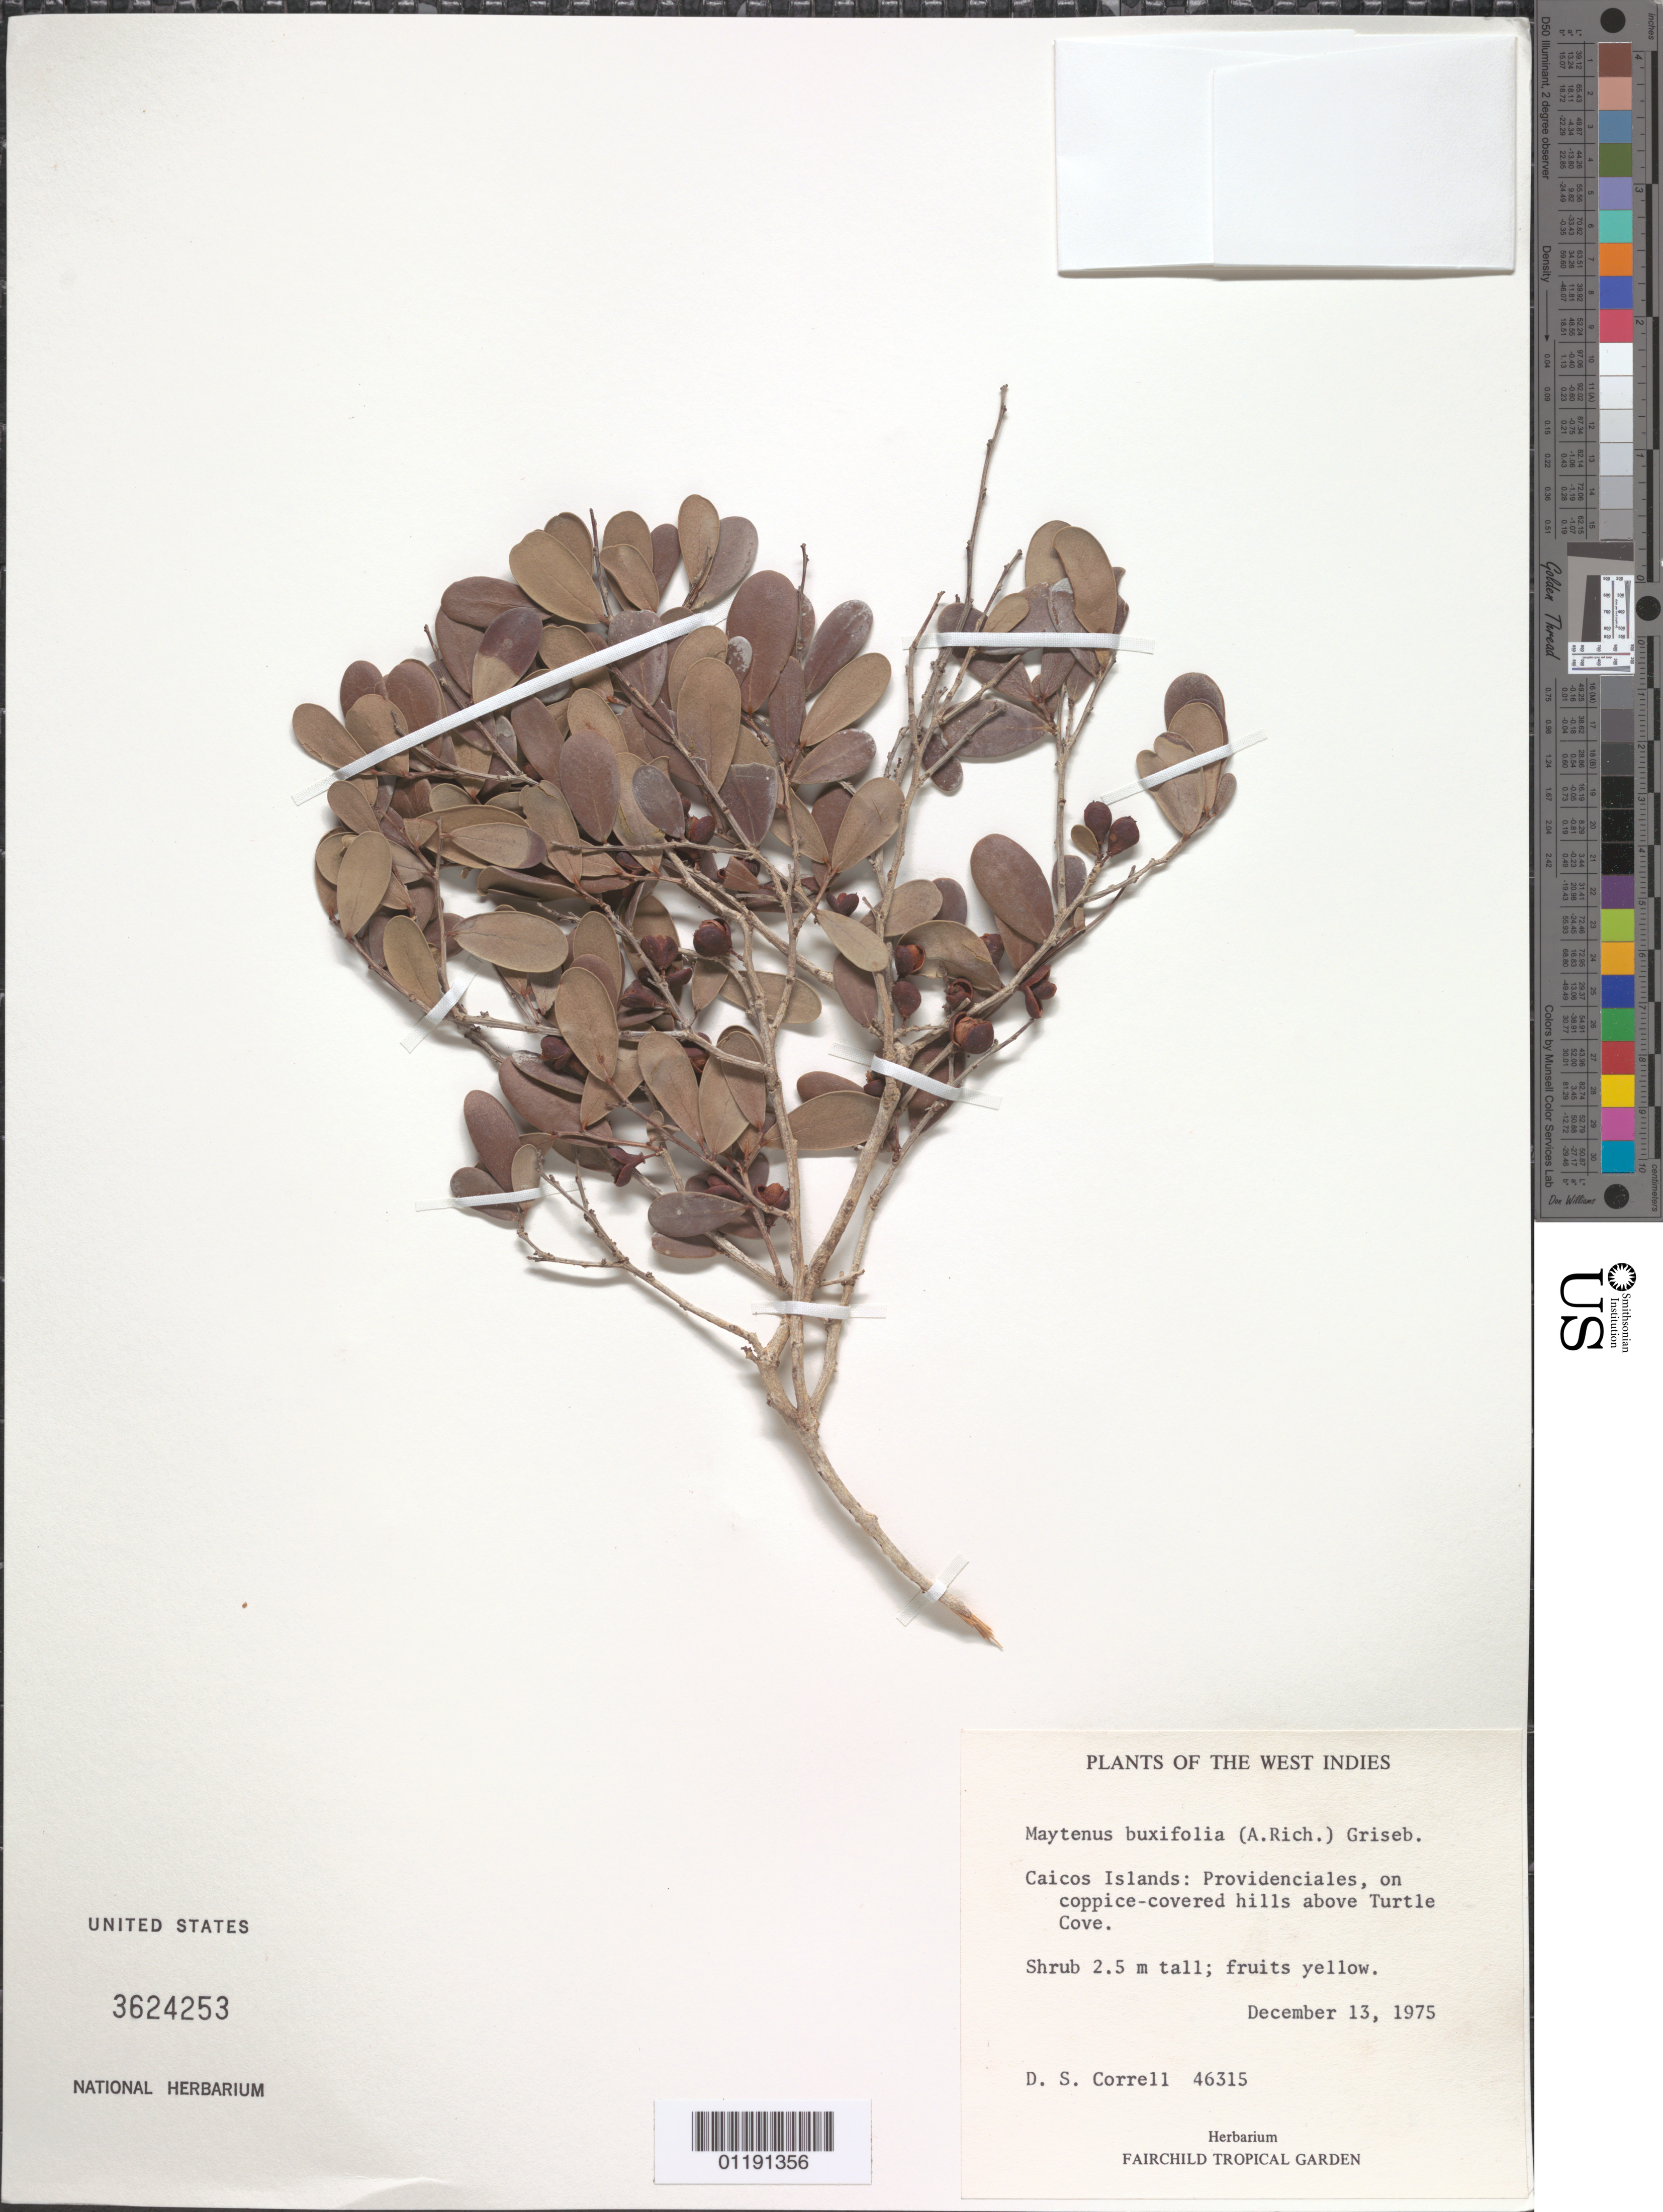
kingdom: Plantae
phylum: Tracheophyta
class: Magnoliopsida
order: Celastrales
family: Celastraceae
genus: Maytenus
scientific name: Maytenus buxifolia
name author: (A. Rich.) Griseb.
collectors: D. S. Correll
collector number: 46315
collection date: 1975-12-13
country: Turks and Caicos Islands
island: Caicos Islands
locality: Providenciales, on coppice-covered hills above Turtle Cove.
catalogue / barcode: US 3624253